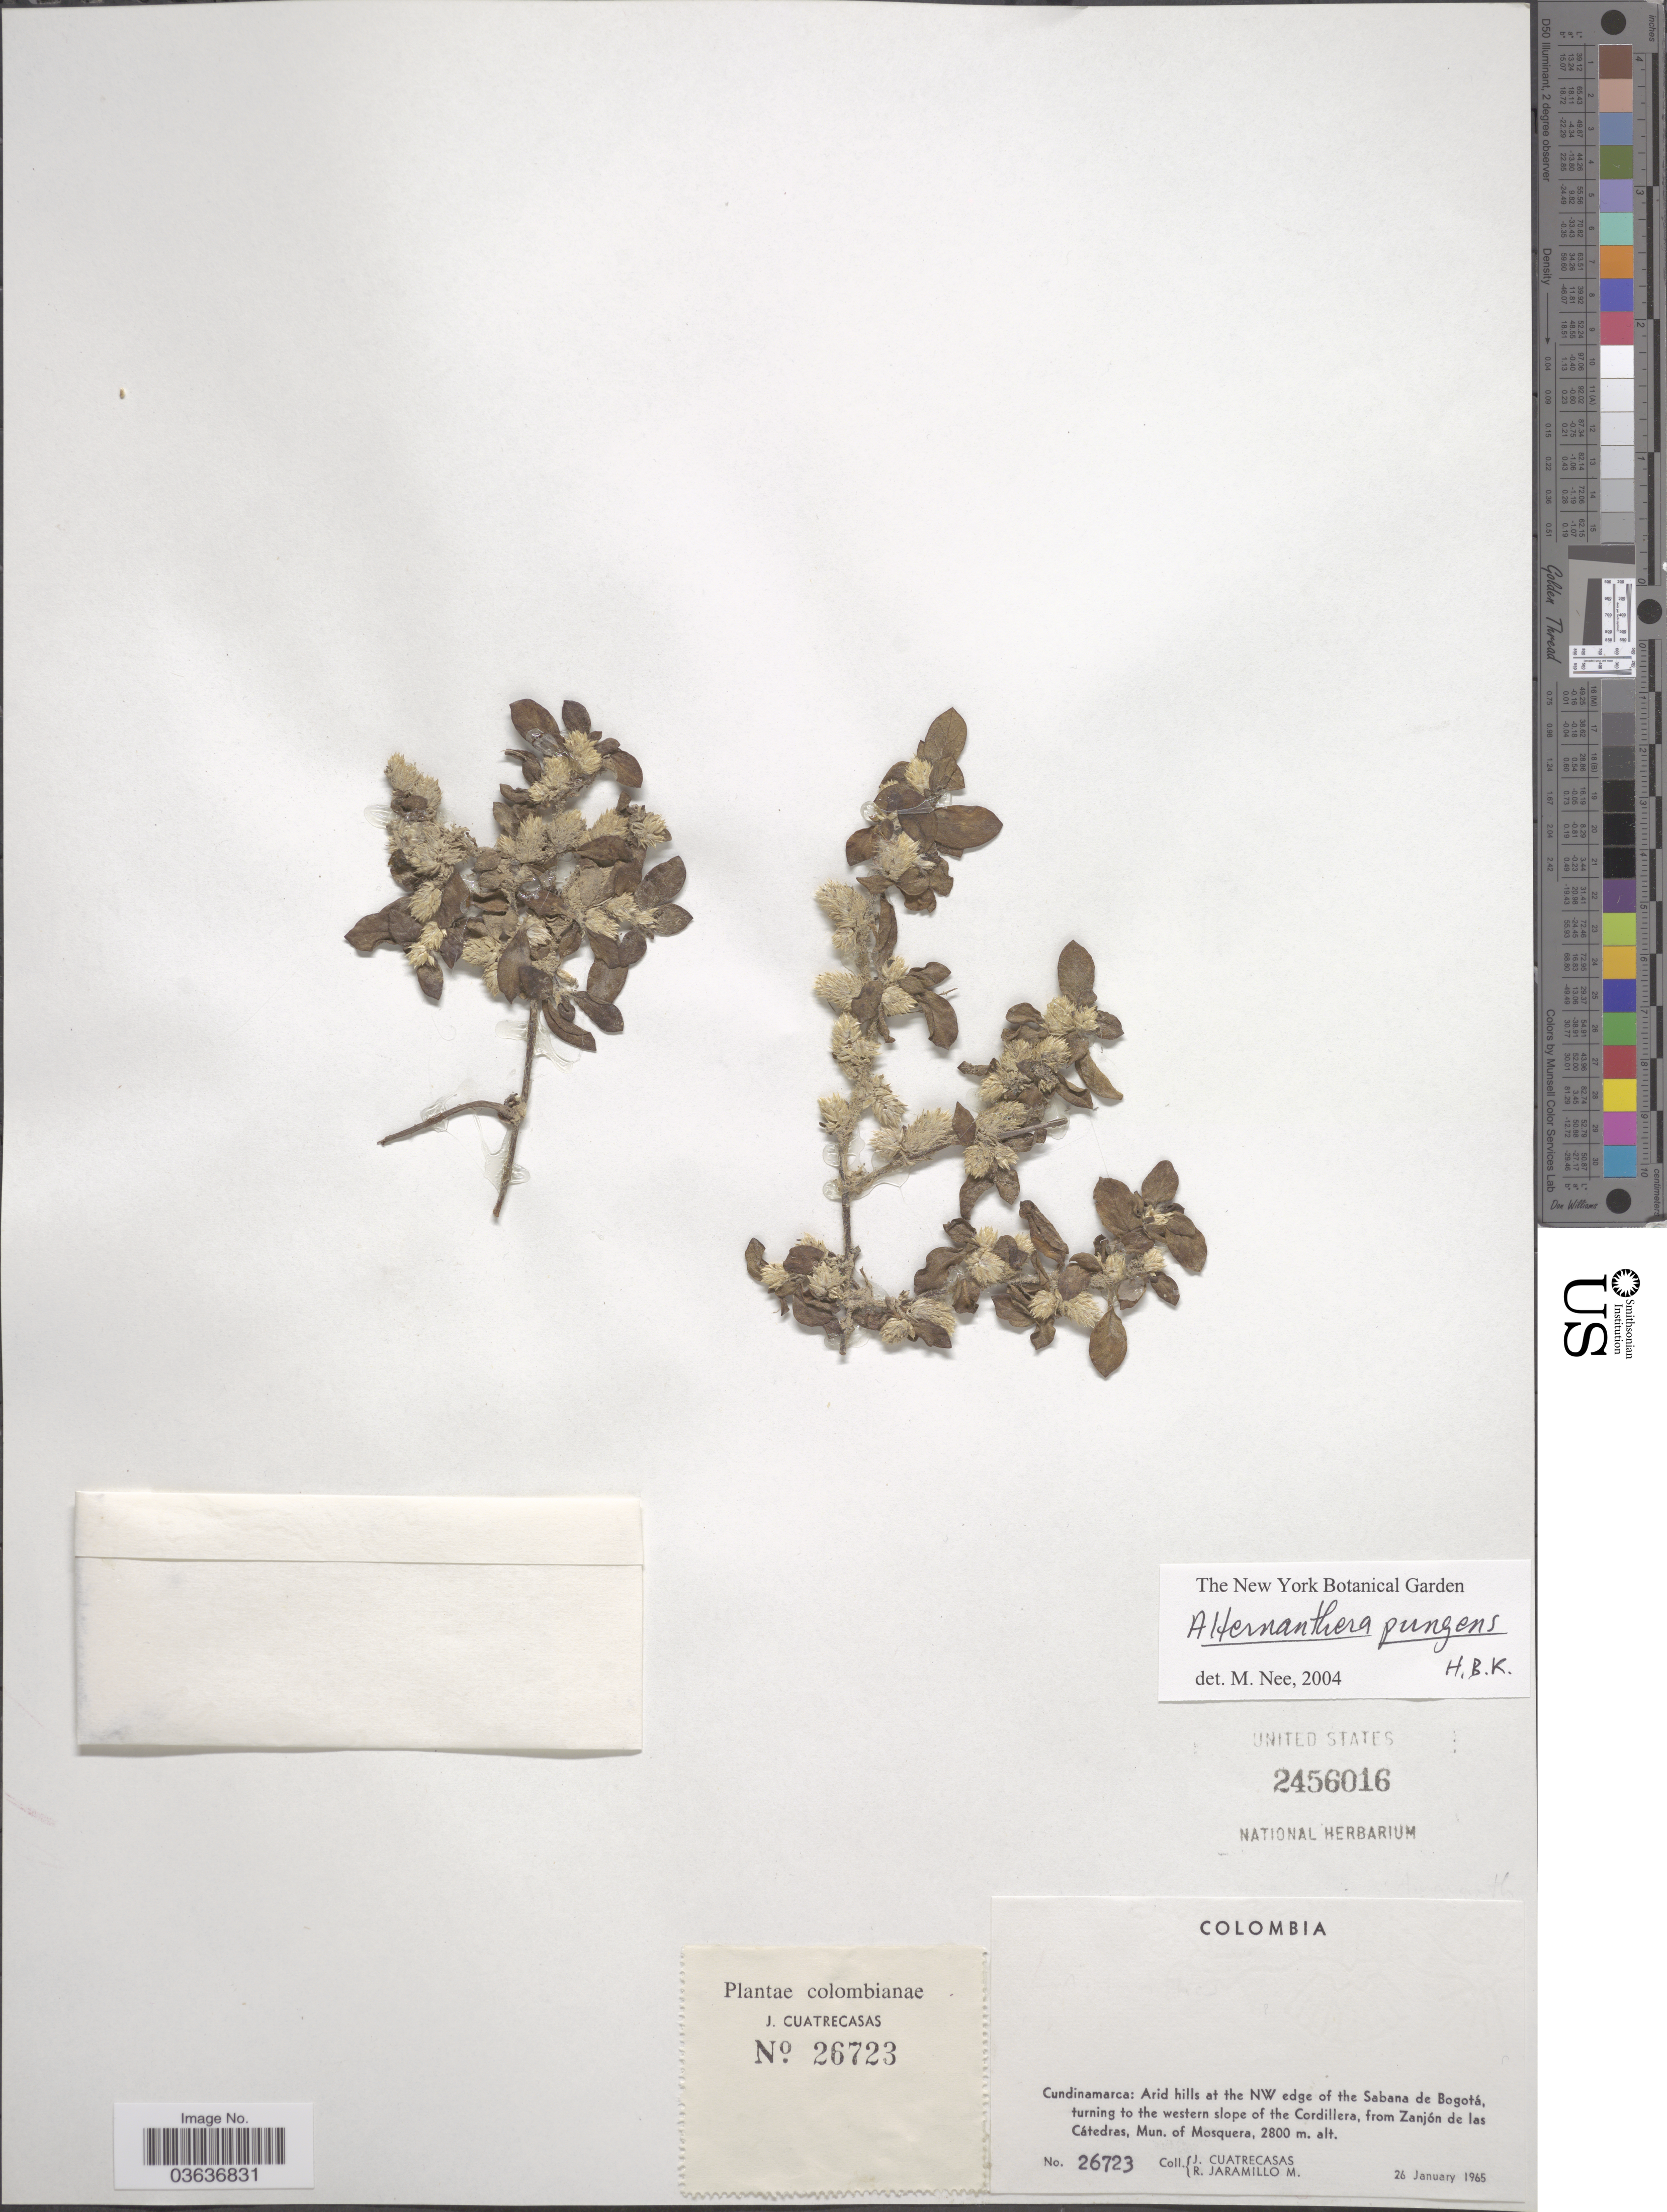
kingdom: Plantae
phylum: Tracheophyta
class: Magnoliopsida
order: Caryophyllales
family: Amaranthaceae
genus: Alternanthera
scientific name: Alternanthera pungens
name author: Kunth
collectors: J. Cuatrecasas & R. Jaramillo M.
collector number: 26273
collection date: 1965-01-26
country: Colombia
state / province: Cundinamarca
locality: Arid hills at the NW edge of the Sabana de Bogotá, turning to the western slope of the Cordillera, from Zanjón de las Cátedras, Mun. of Mosquera.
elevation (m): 2800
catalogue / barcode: US 2456016